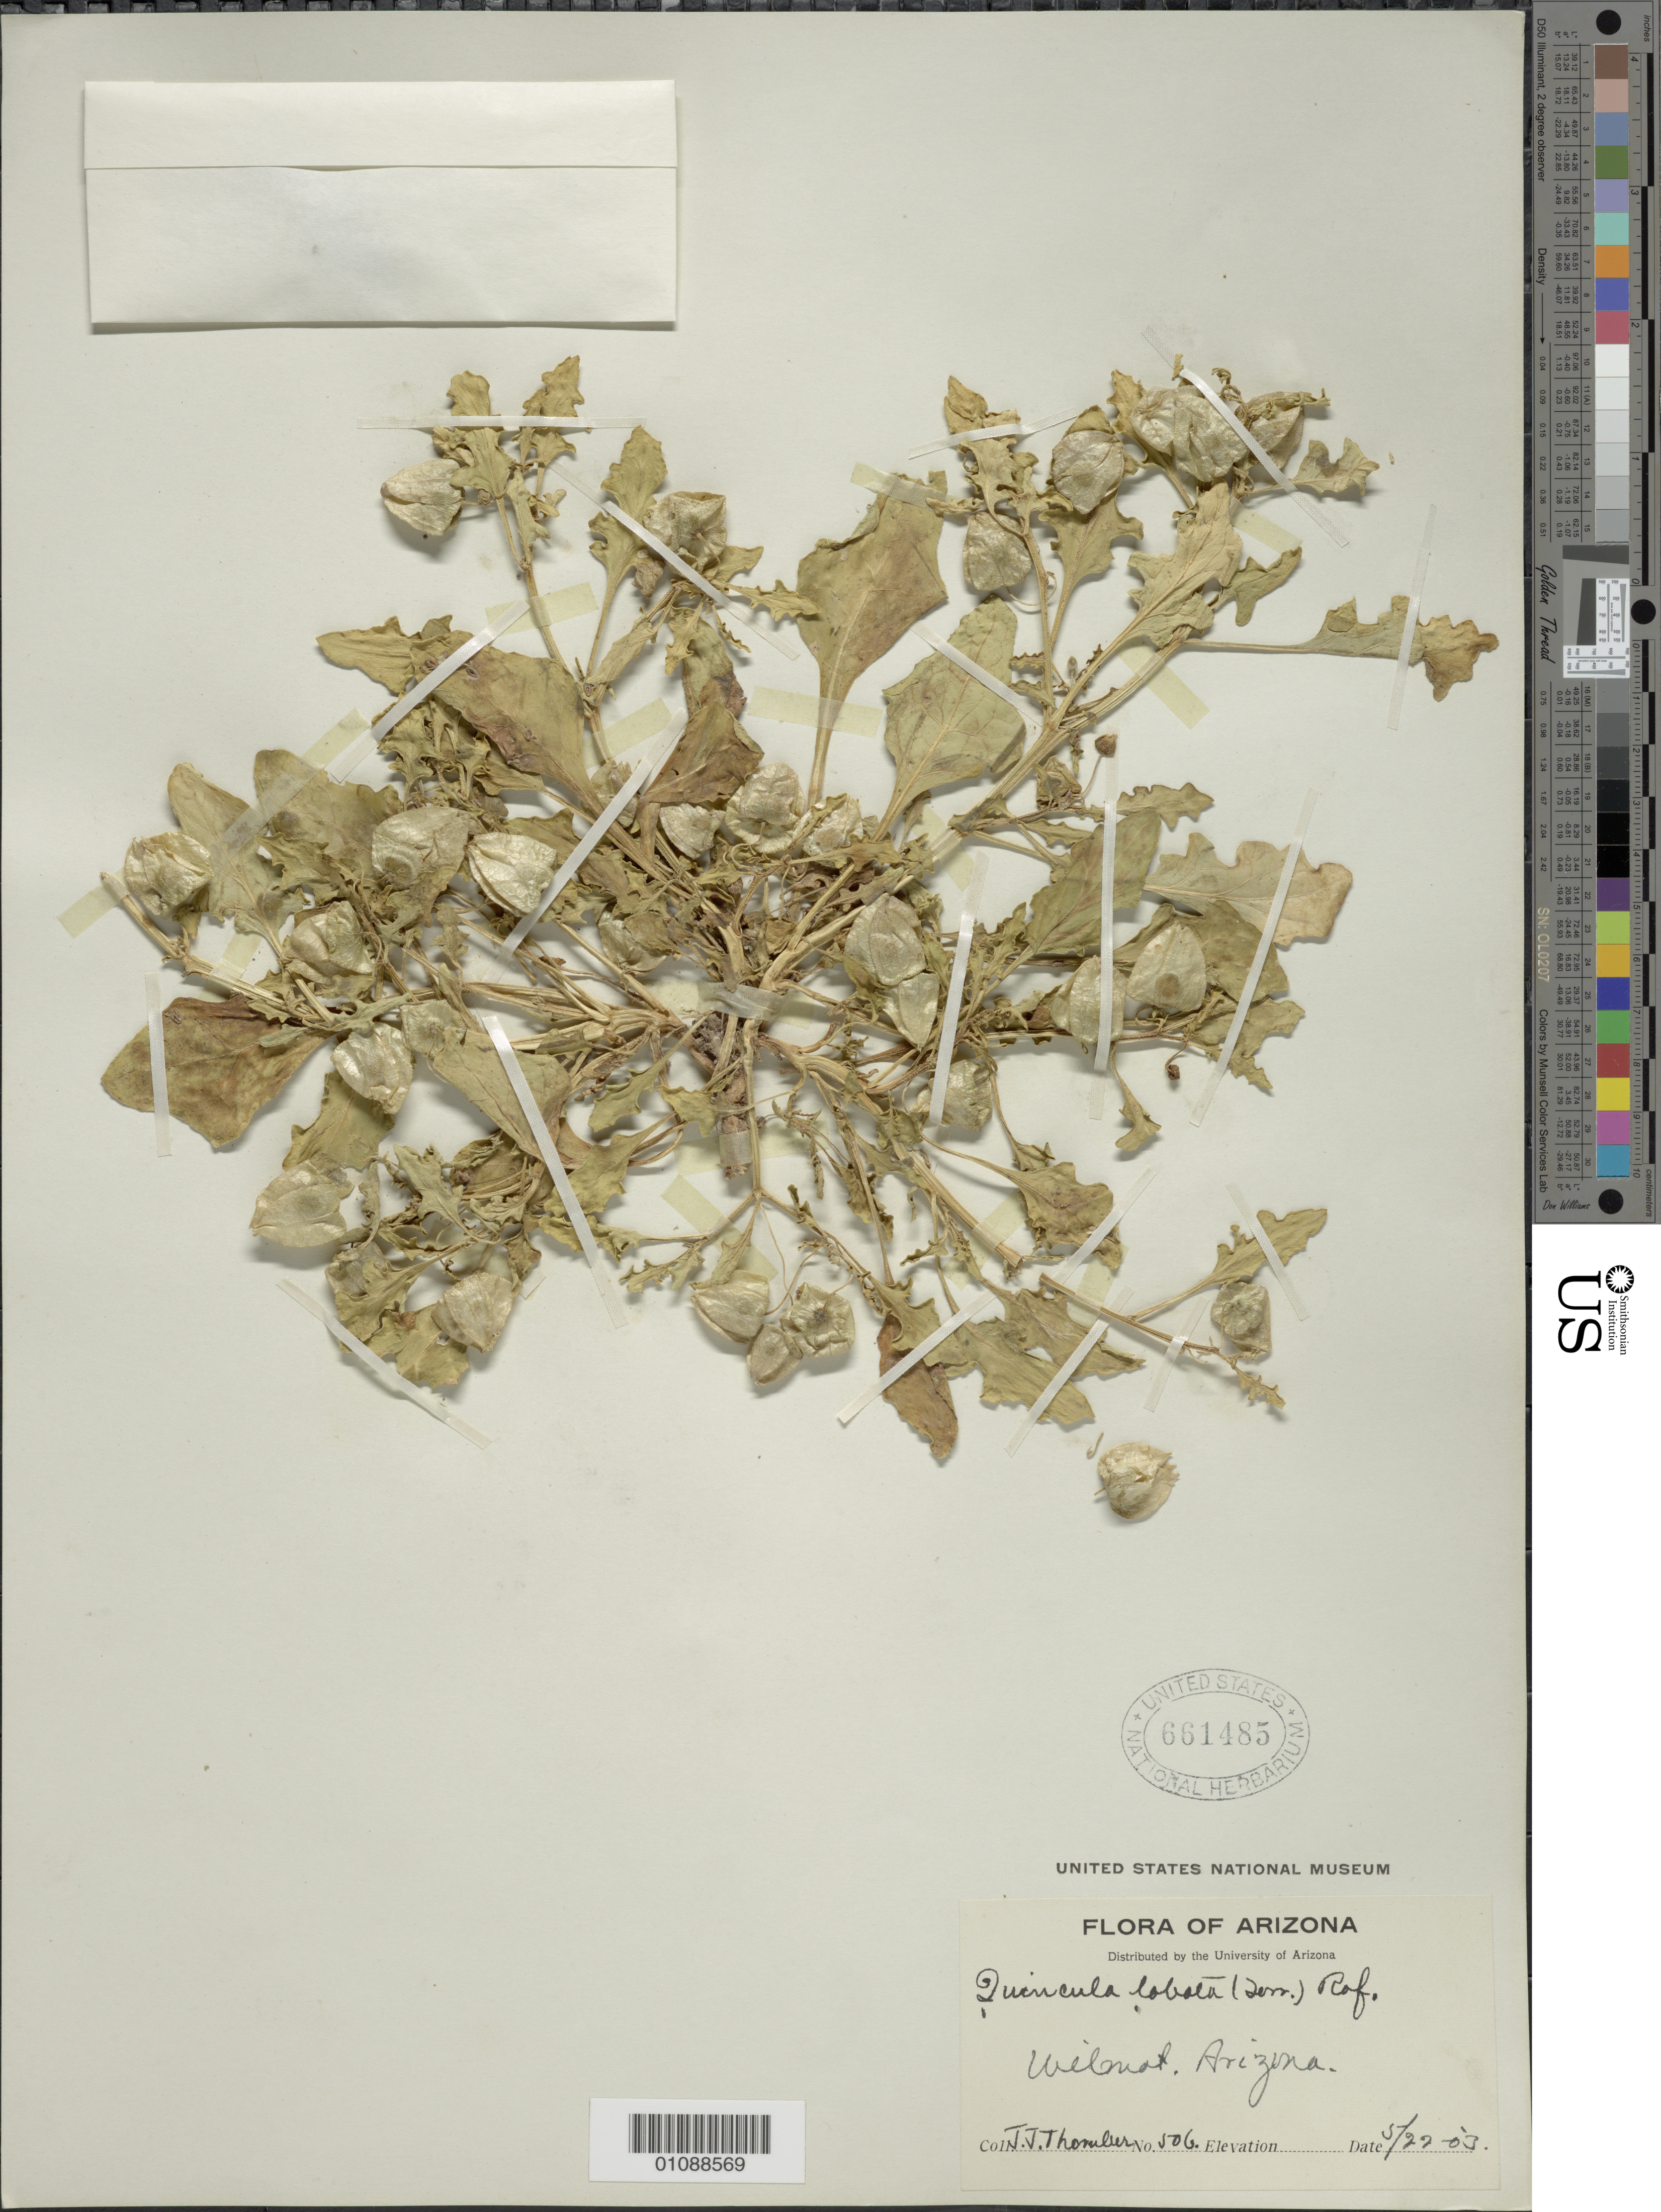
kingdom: Plantae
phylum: Tracheophyta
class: Magnoliopsida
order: Solanales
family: Solanaceae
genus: Quincula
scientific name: Quincula lobata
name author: (Torr.) Raf.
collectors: J. Thornber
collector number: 506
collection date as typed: Transcribed d/m/y: 22/5/3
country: United States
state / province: Arizona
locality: Wilmot.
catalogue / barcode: US 661485